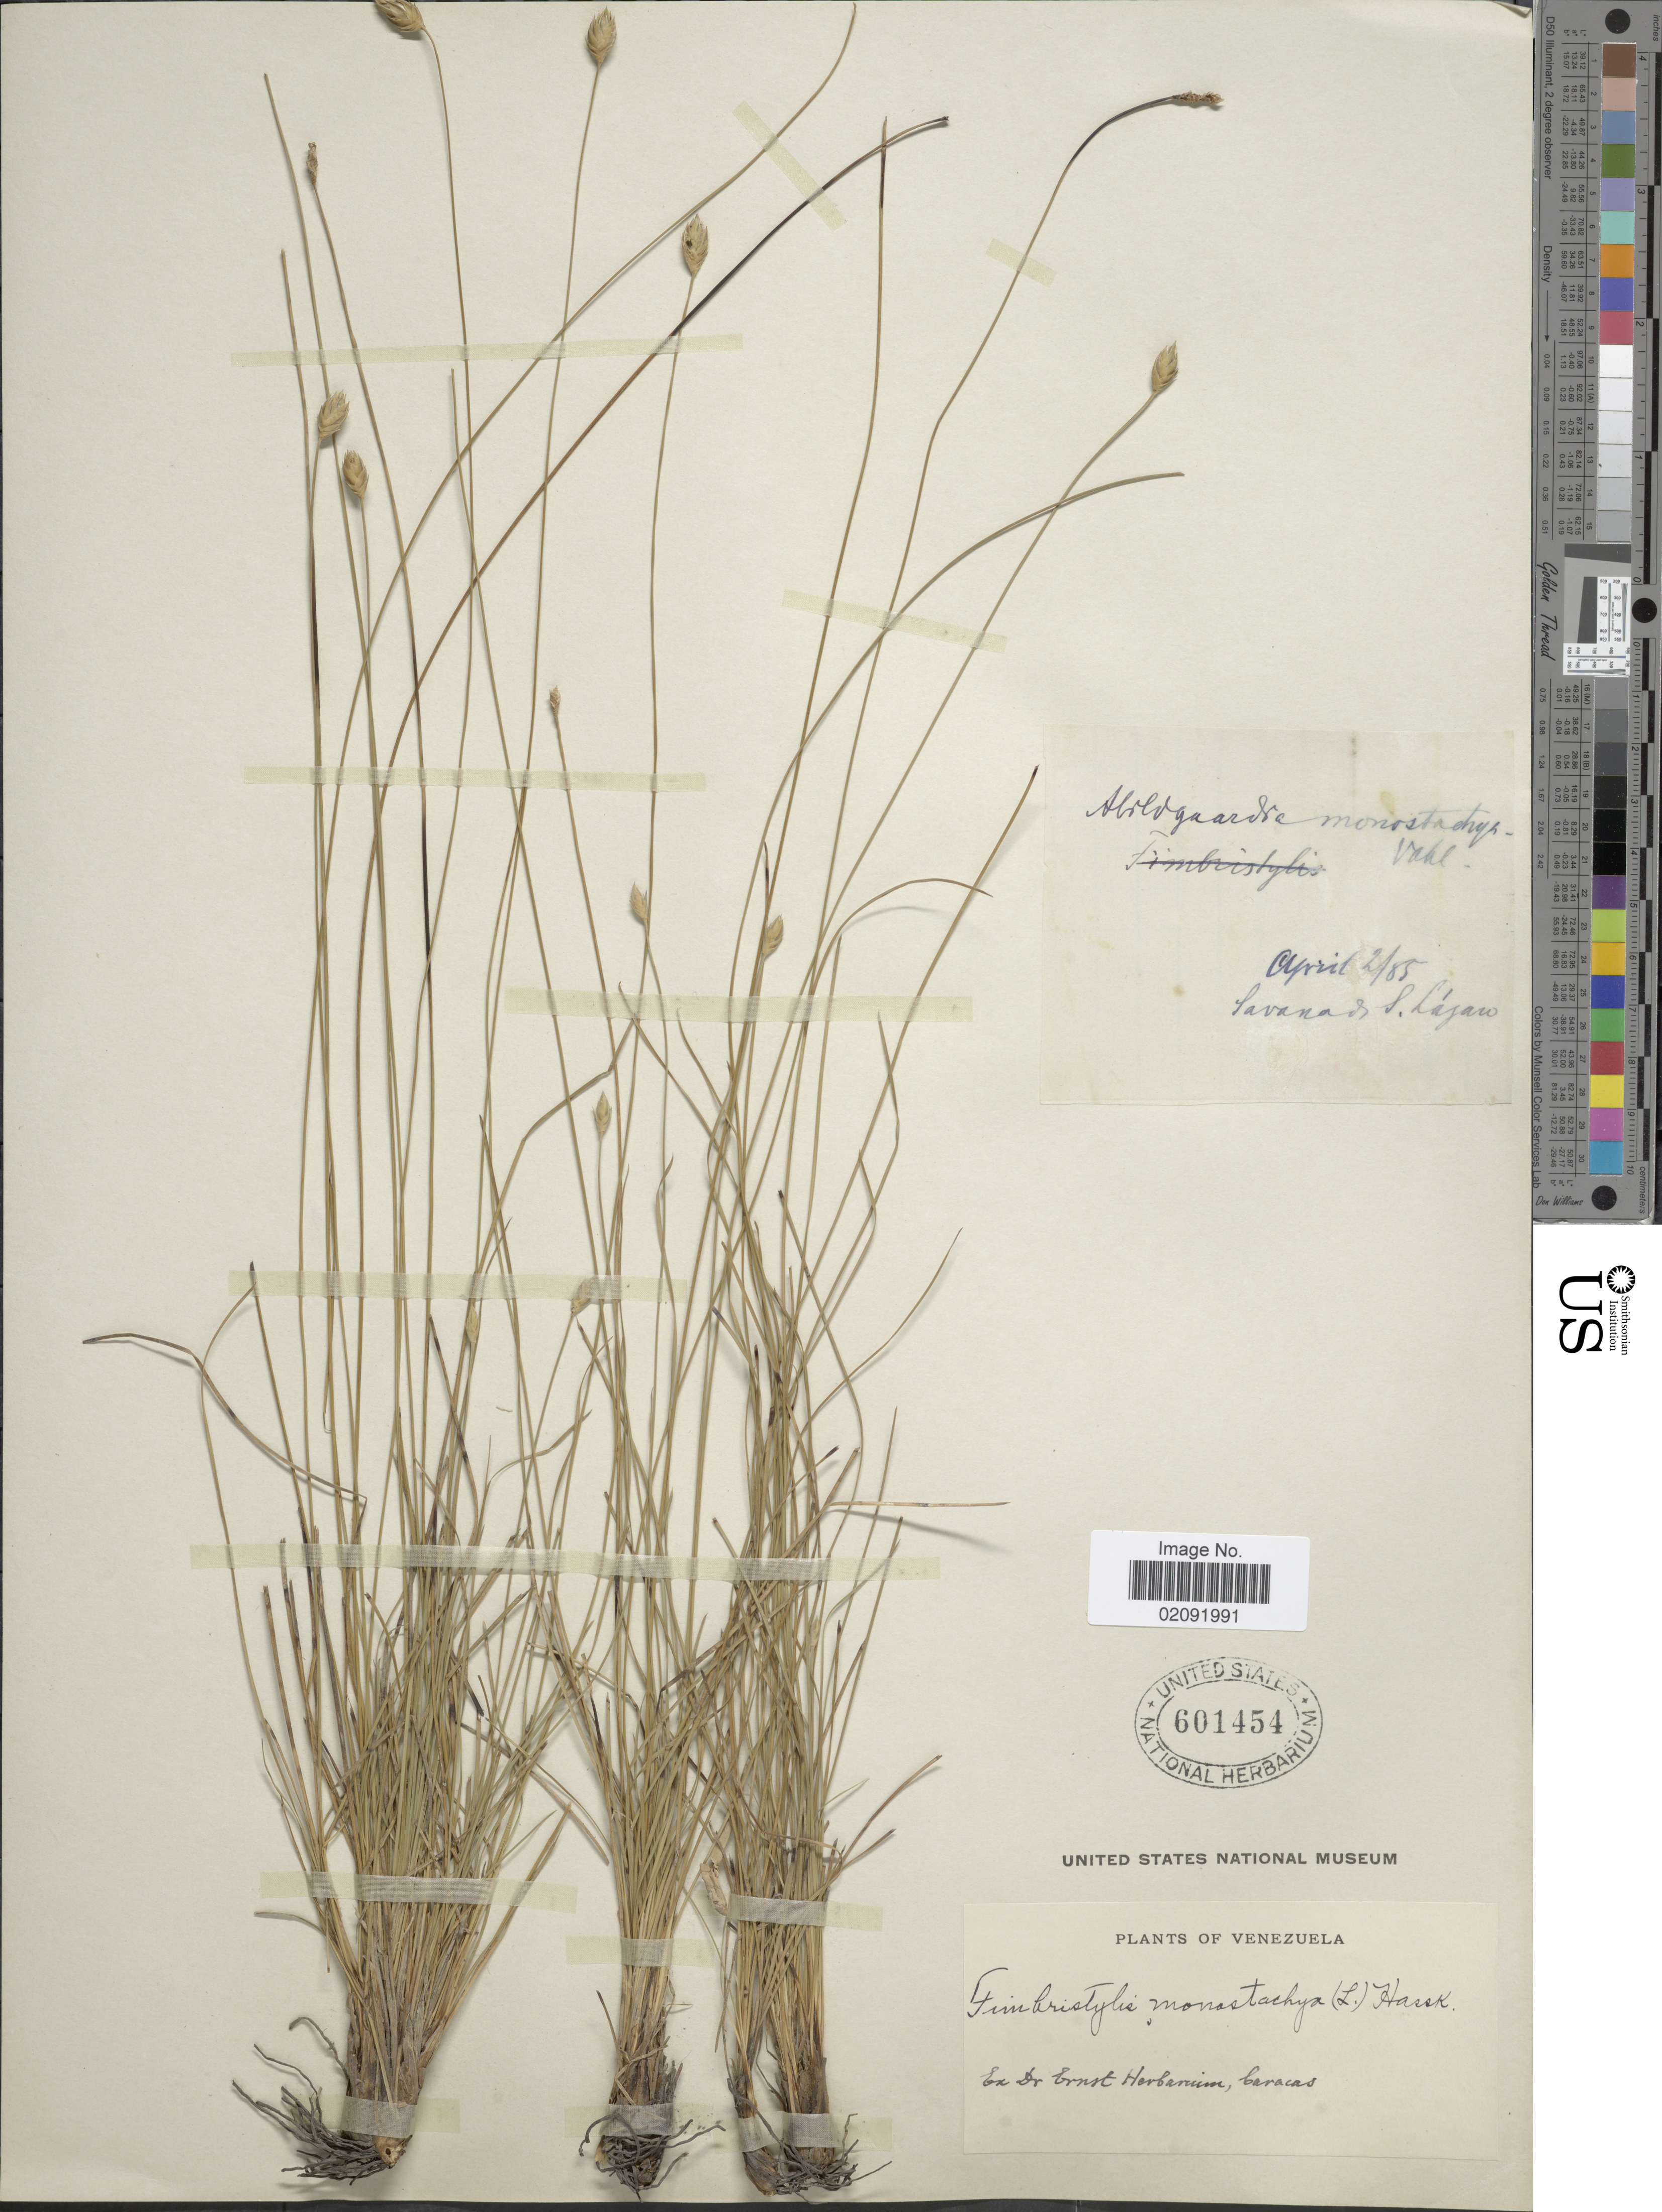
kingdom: Plantae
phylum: Tracheophyta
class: Liliopsida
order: Poales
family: Cyperaceae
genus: Abildgaardia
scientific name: Abildgaardia ovata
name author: (Burm. f.) Kral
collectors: S. Lazan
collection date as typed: Transcribed d/m/y: 2/4/85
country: Venezuela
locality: Venezuela, savannas.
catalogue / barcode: US 601454